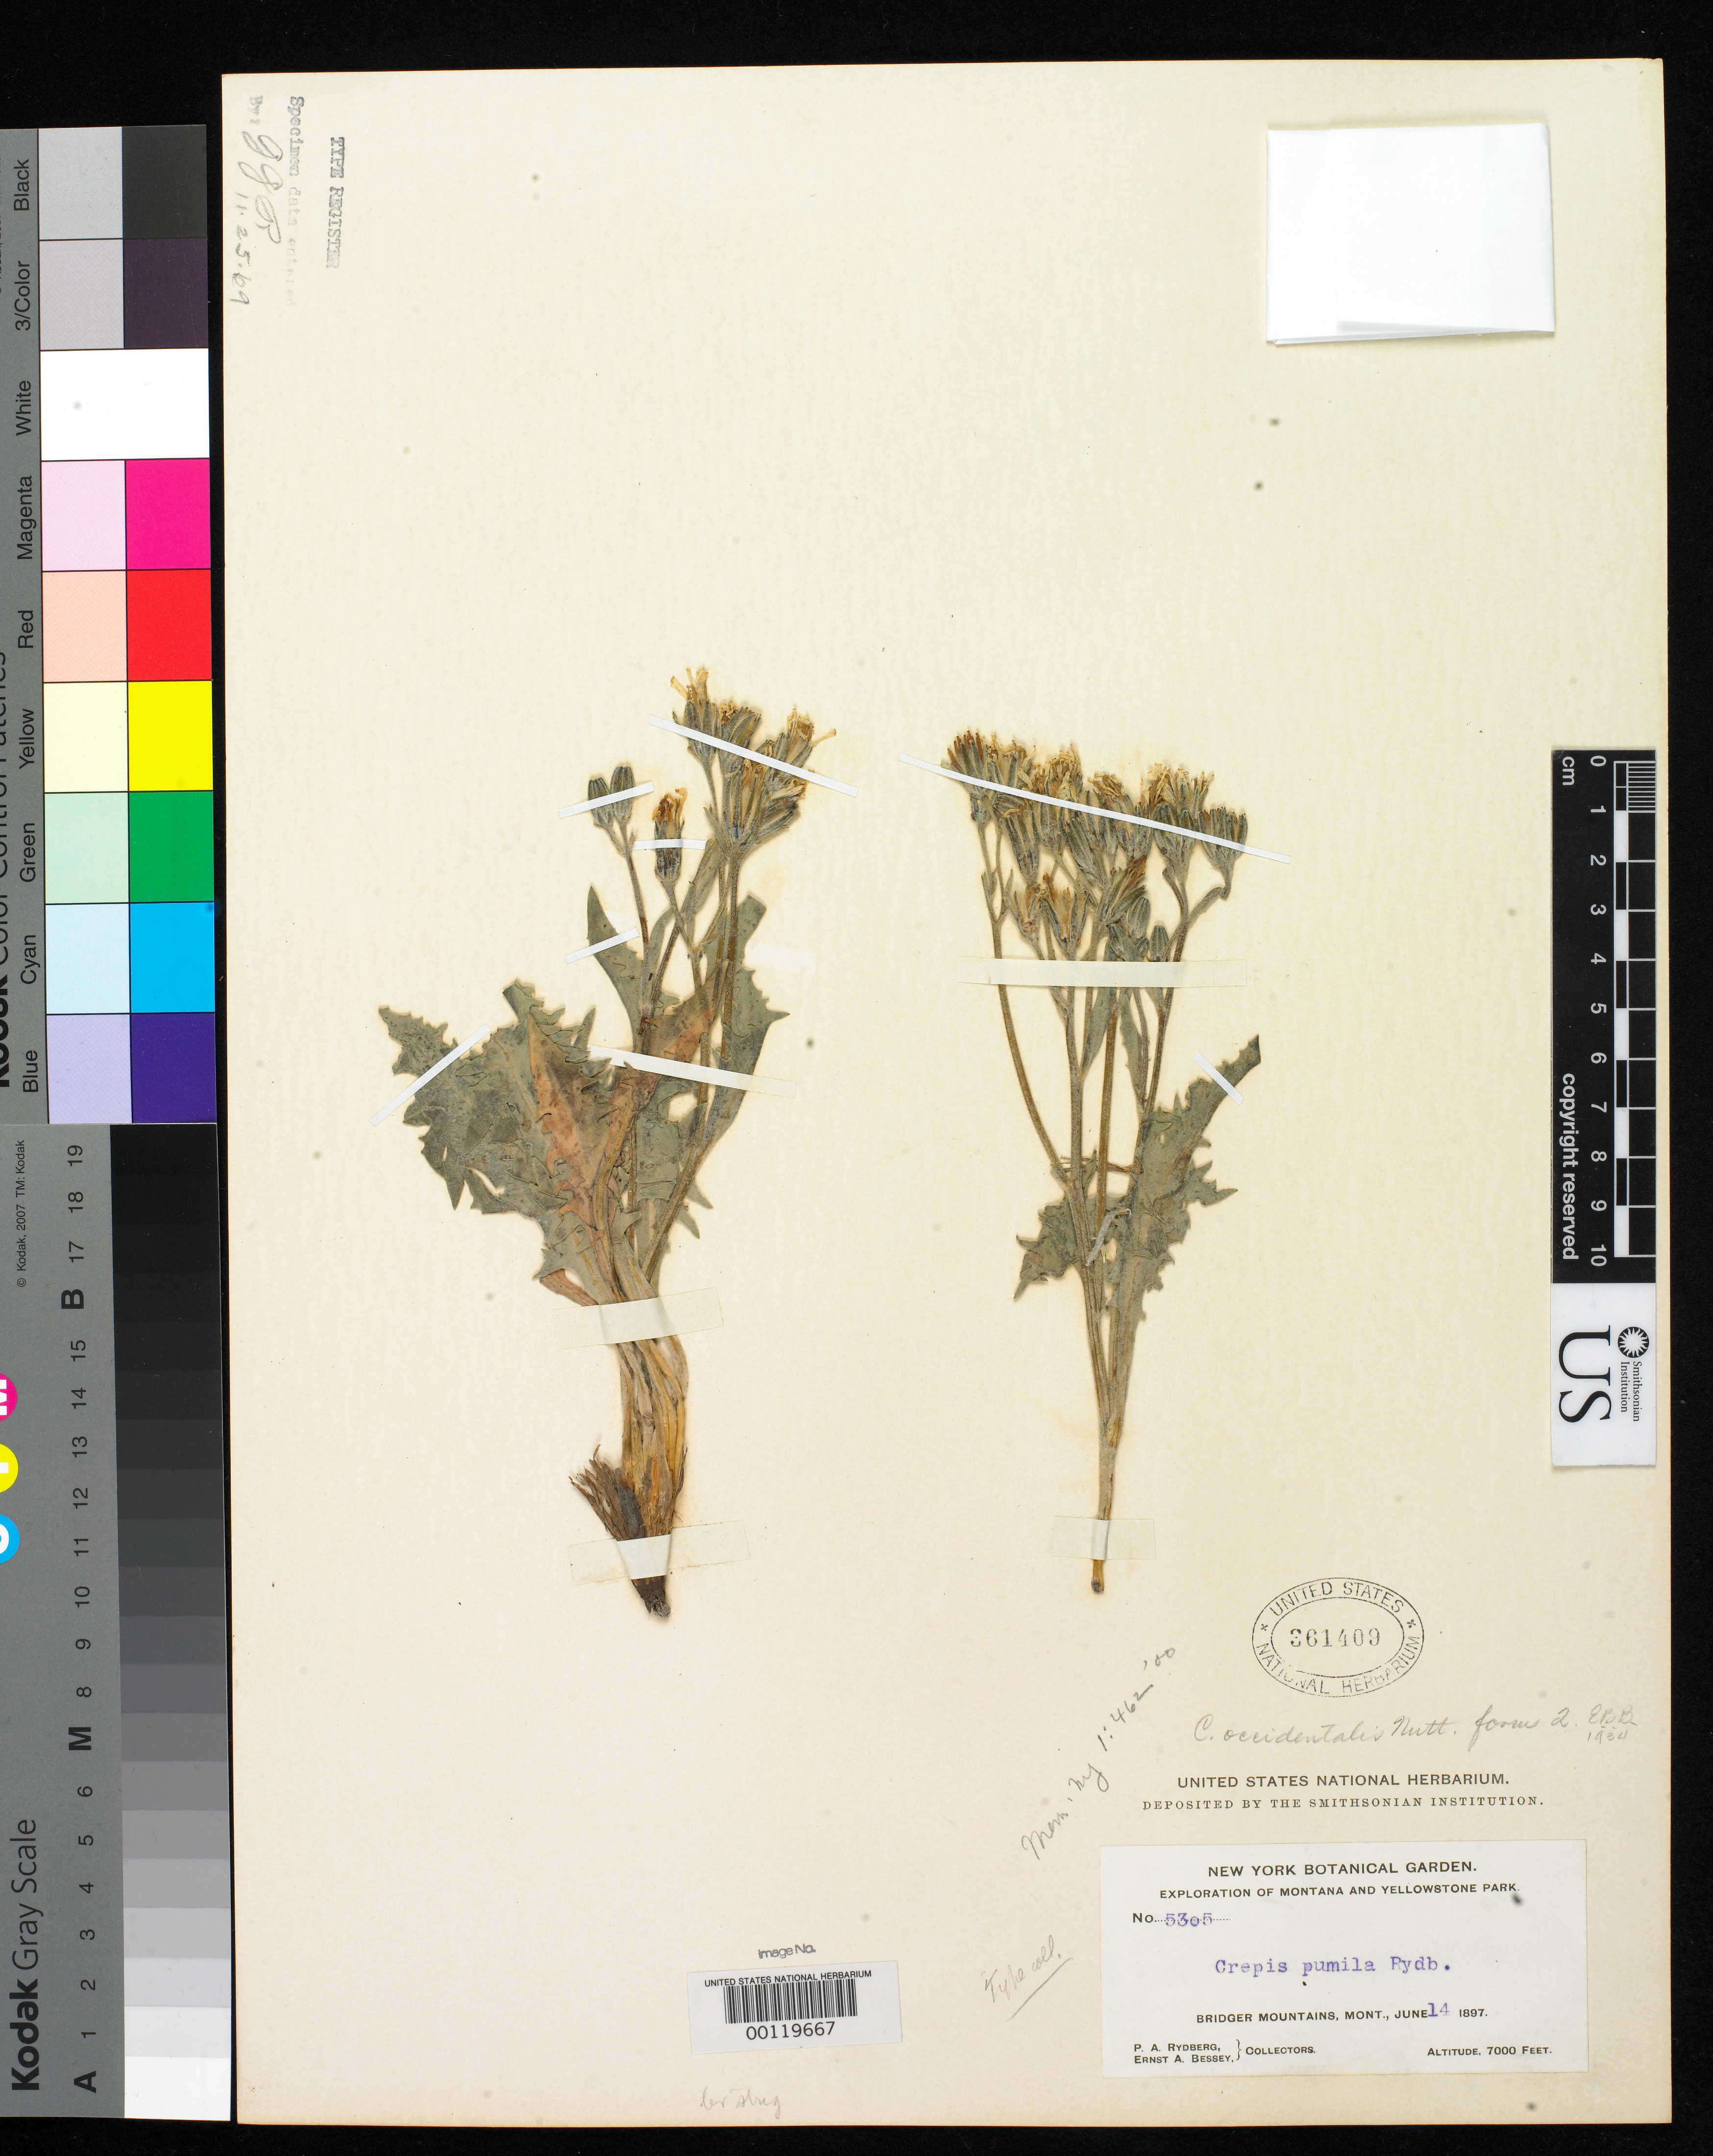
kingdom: Plantae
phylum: Tracheophyta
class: Magnoliopsida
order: Asterales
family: Asteraceae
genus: Crepis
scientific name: Crepis pumila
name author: Rydb.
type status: Isotype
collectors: P. A. Rydberg & E. Bessey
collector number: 5305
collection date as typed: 14 Jun 1897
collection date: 1897-06-14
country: United States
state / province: Montana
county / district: Gallatin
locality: Bridger Mountains.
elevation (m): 2134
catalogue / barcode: US 361409